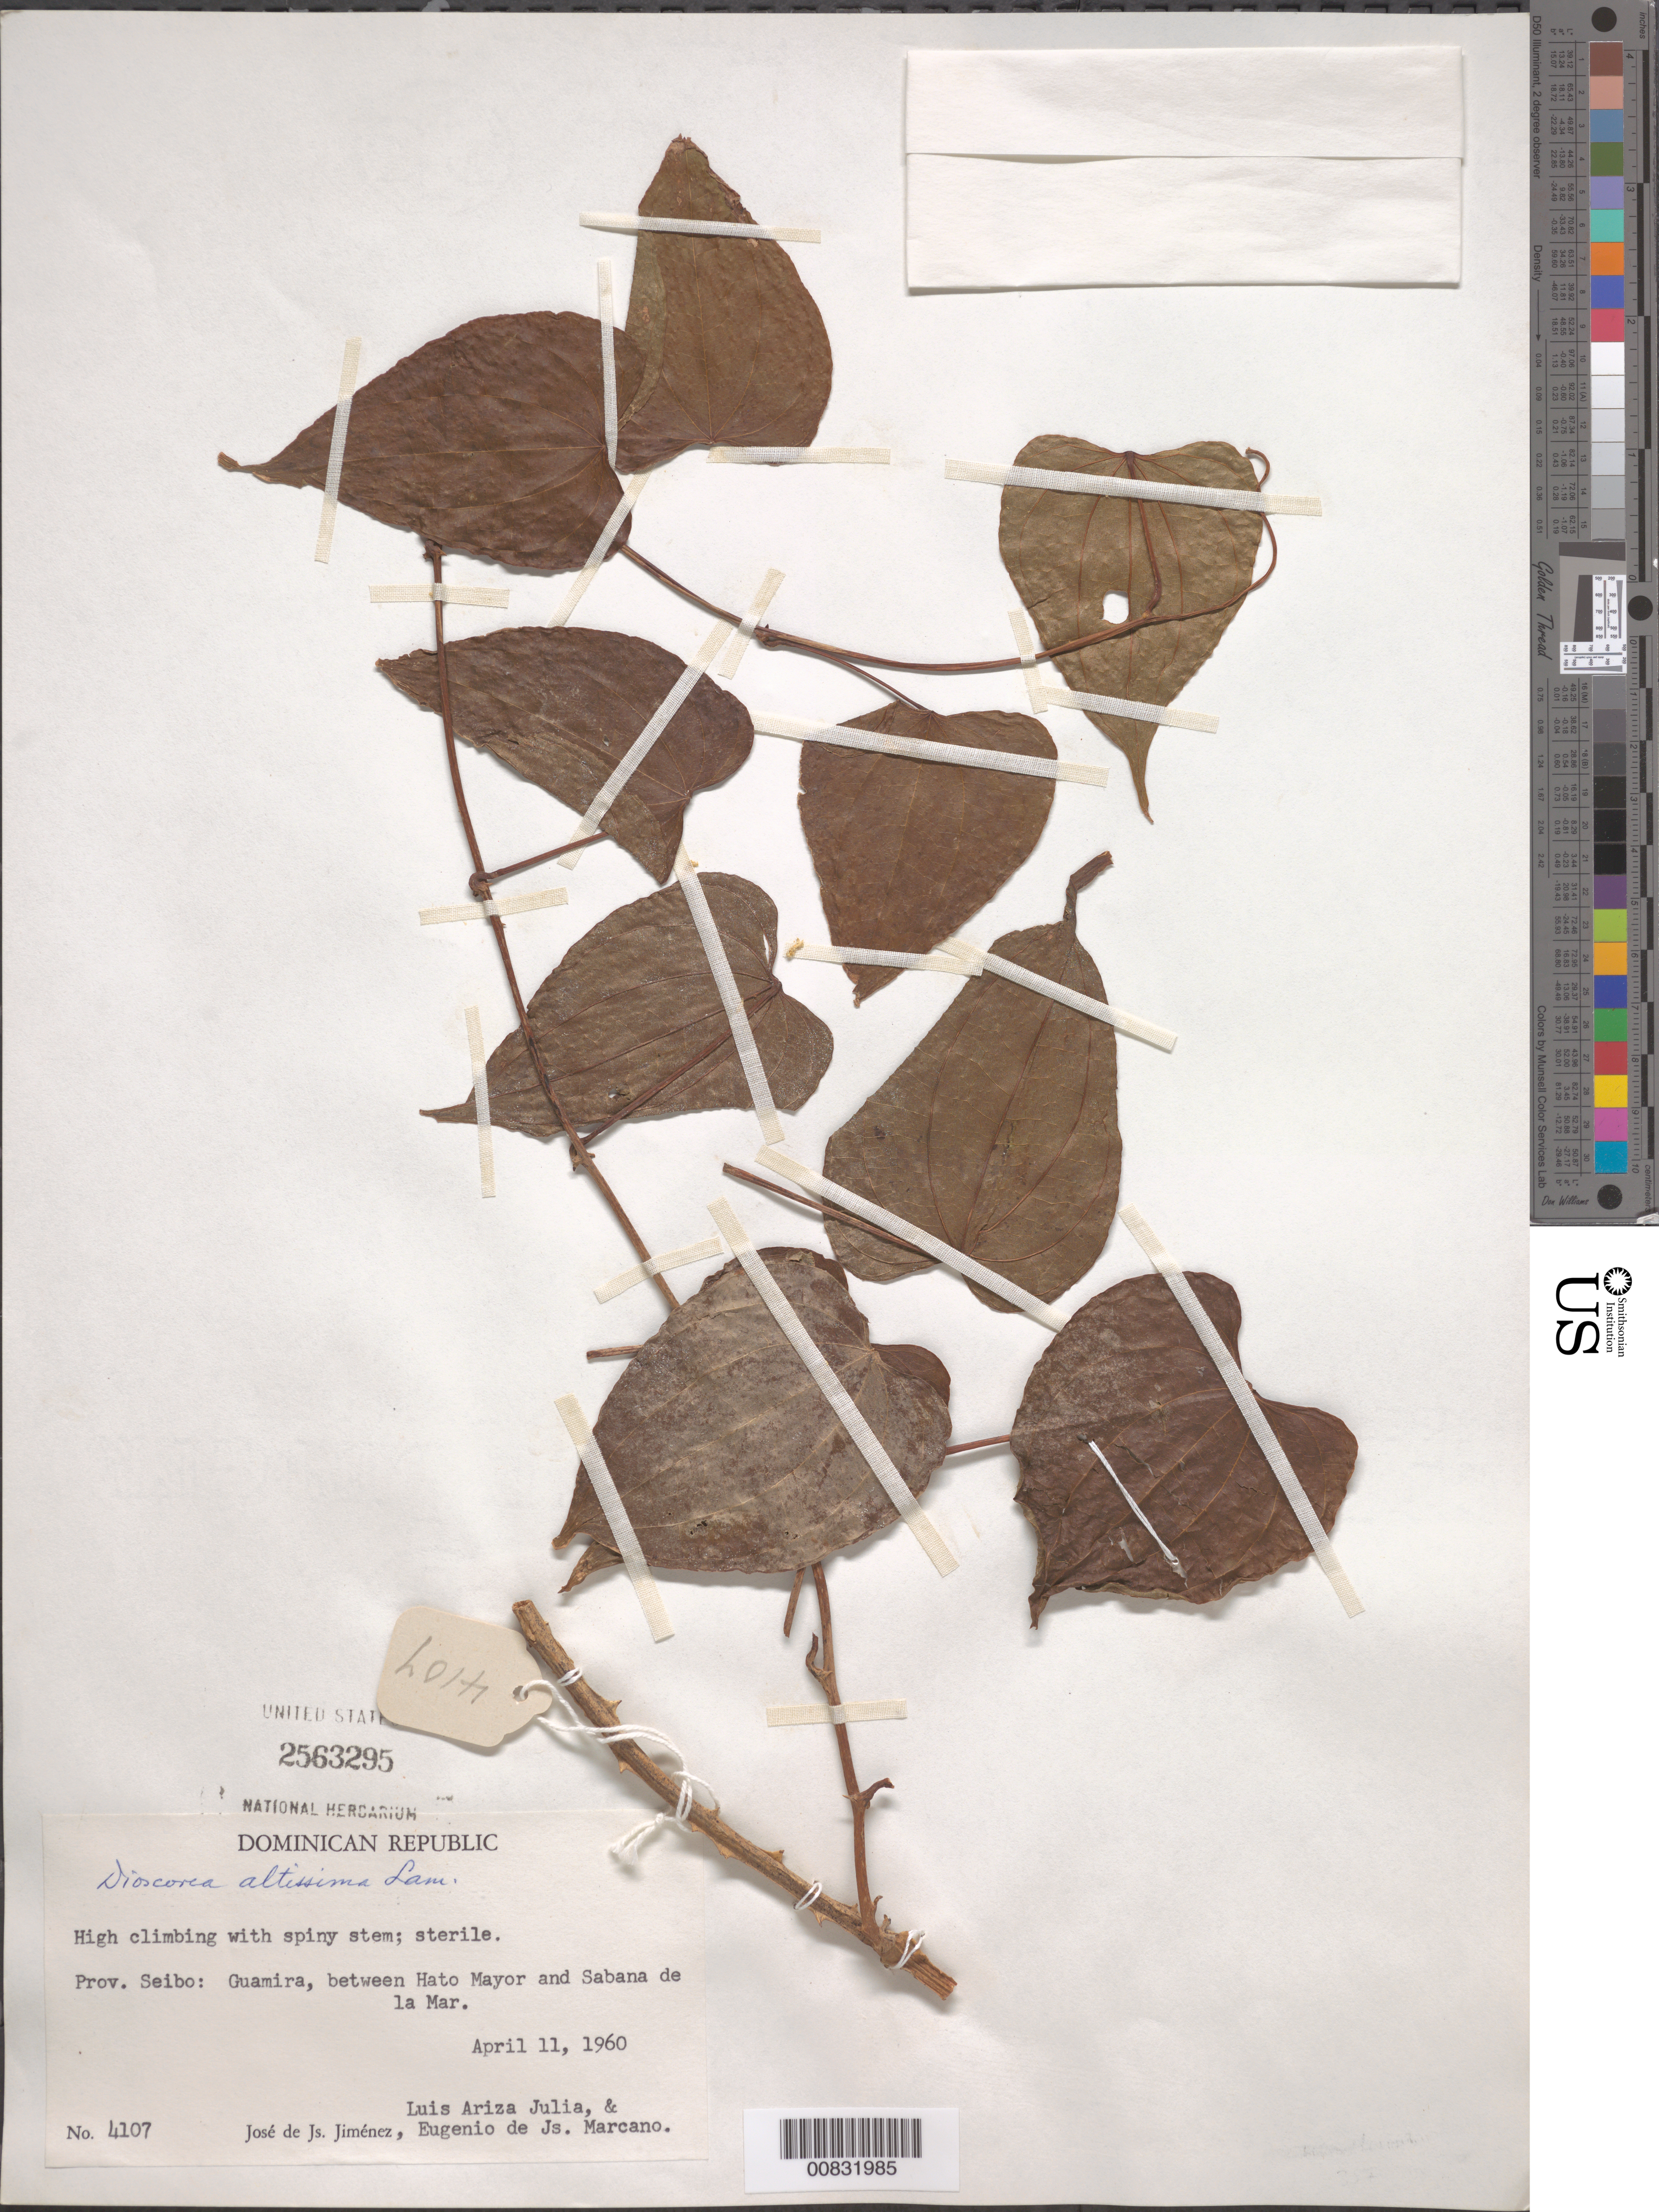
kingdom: Plantae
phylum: Tracheophyta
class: Liliopsida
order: Dioscoreales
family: Dioscoreaceae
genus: Dioscorea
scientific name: Dioscorea altissima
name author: Lam.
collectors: J. J. Jiménez, L. Ariza-Julia & E. J. Marcano F.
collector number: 4107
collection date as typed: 11 Apr 1960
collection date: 1960-04-11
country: Dominican Republic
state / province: El Seibo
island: Hispaniola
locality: Guamira, between Hato Mayor and Sabana del Mar.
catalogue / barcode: US 2563295